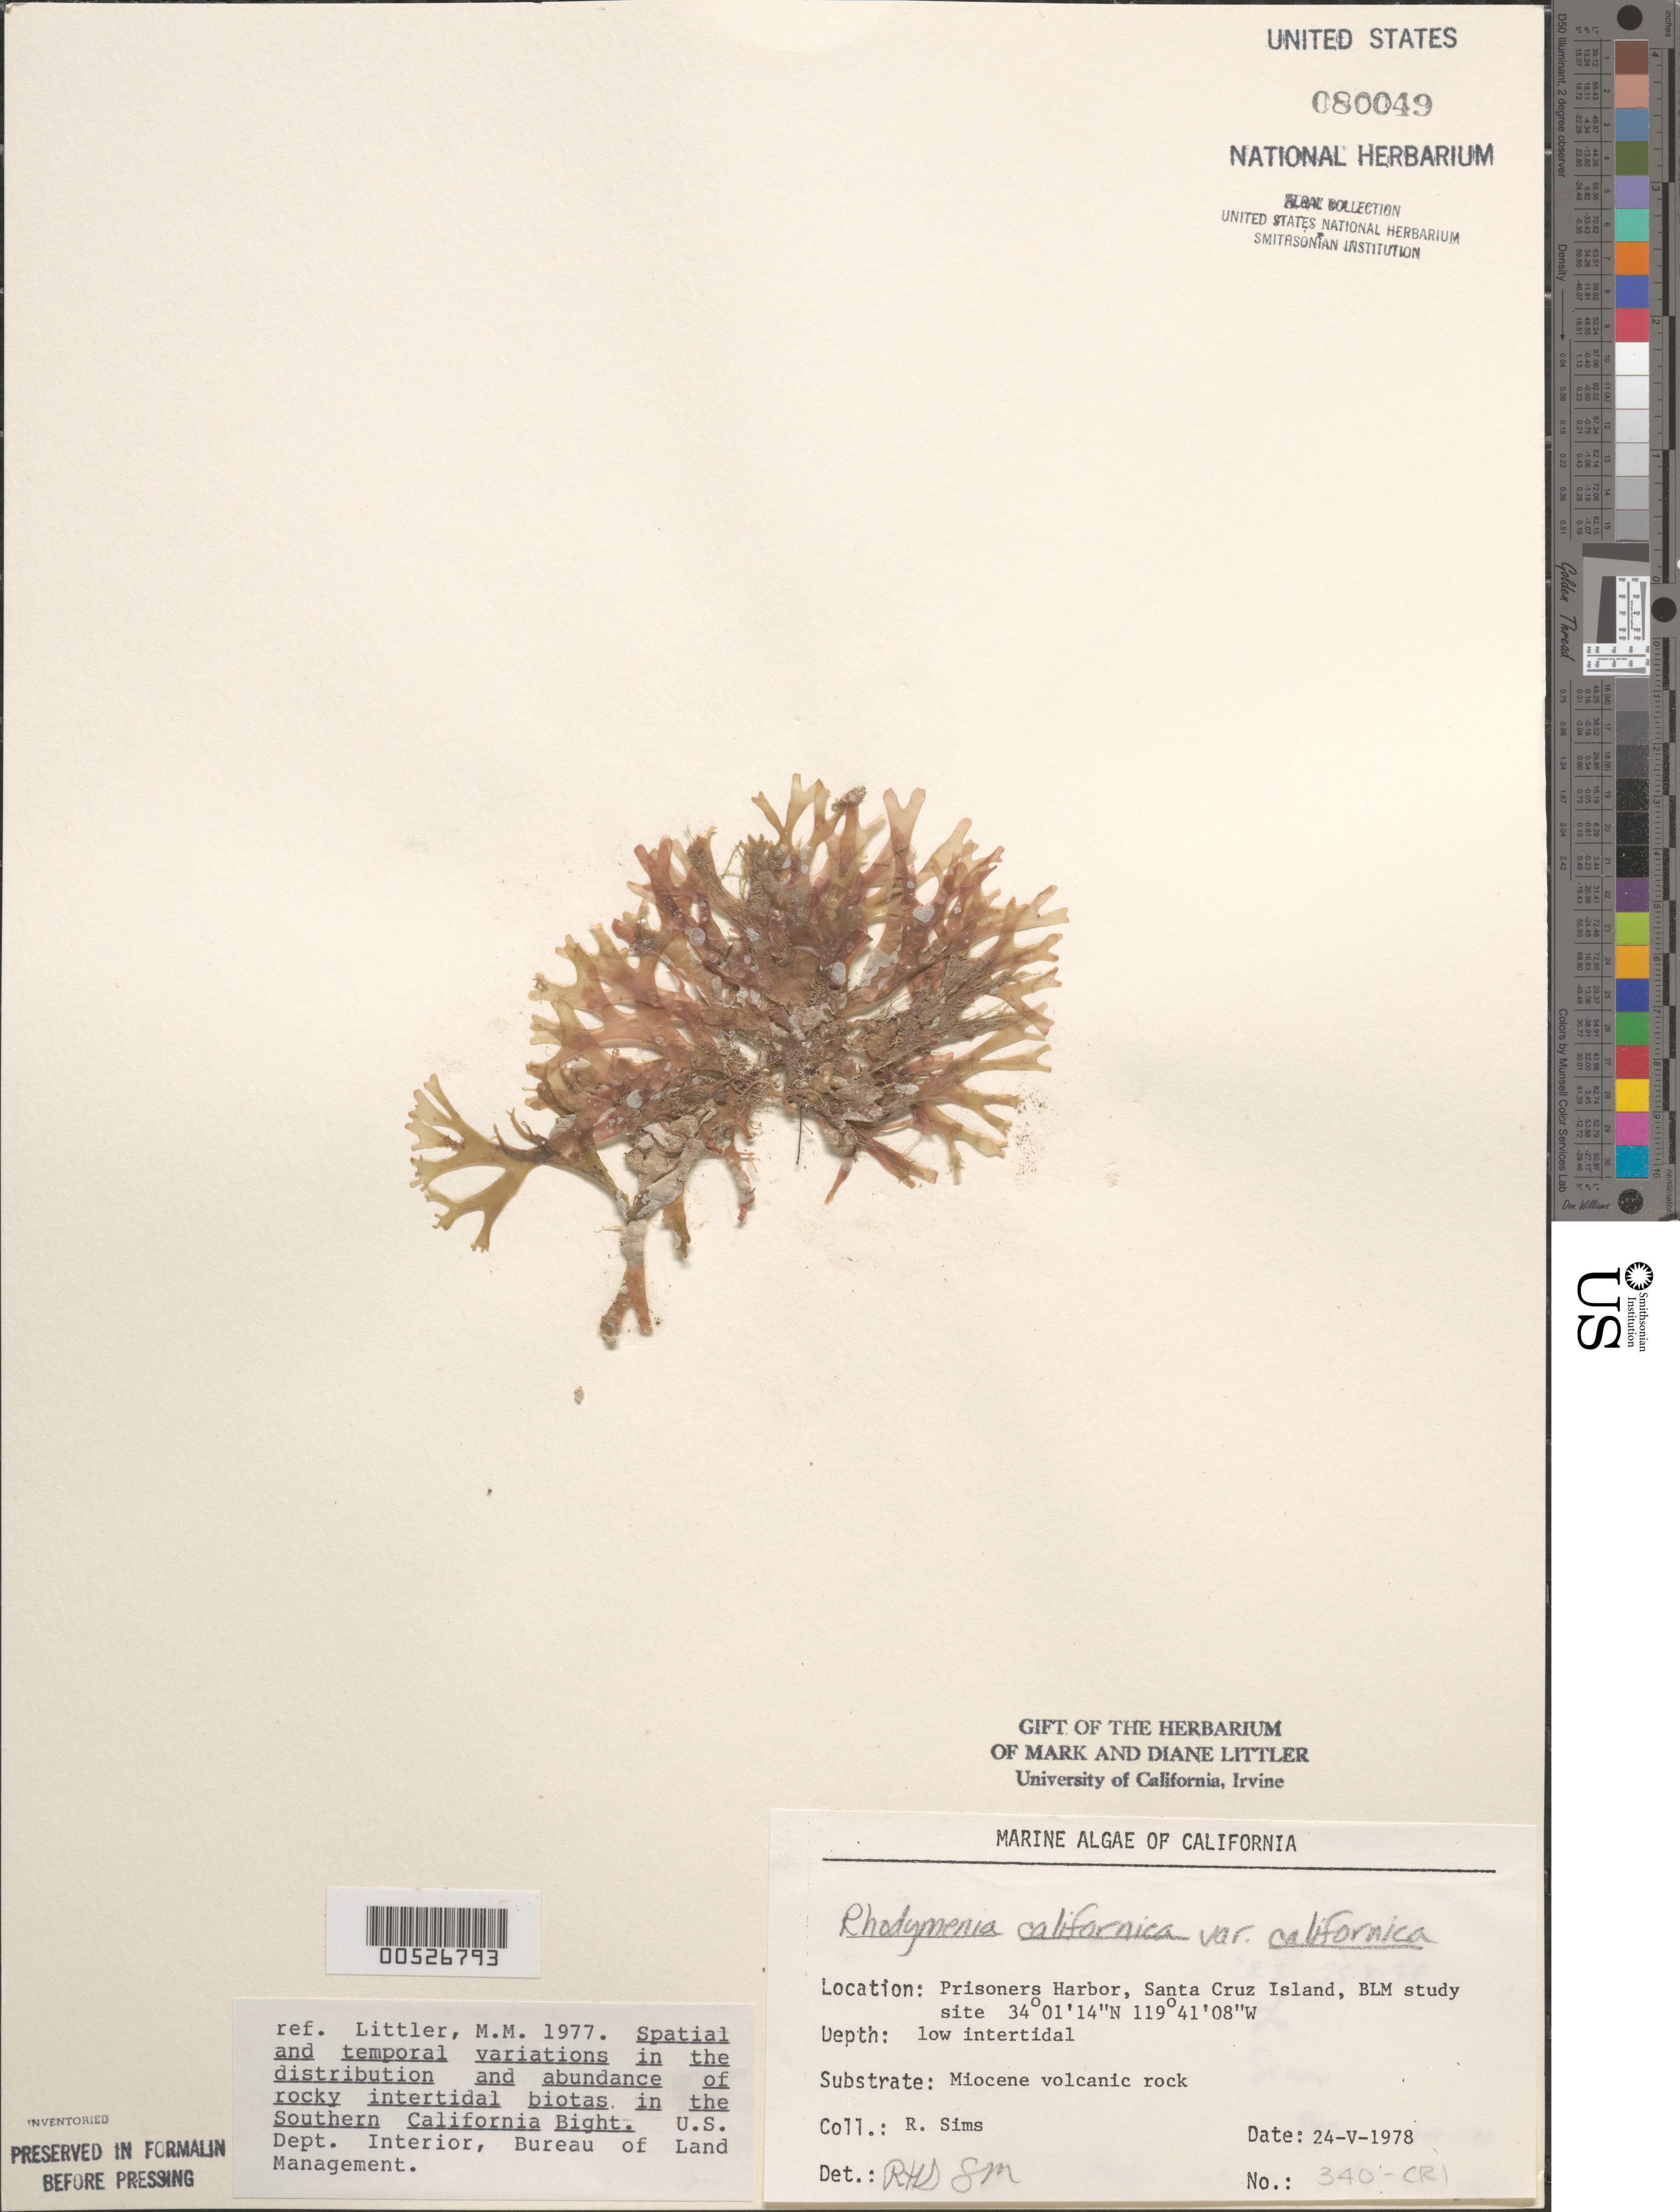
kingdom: Plantae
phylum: Rhodophyta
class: Florideophyceae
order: Rhodymeniales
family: Rhodymeniaceae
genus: Rhodymenia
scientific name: Rhodymenia californica var. californica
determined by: Sims, Robert H.; Murray, S. N.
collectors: R. H. Sims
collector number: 340-cri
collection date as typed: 24 May 1978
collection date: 1978-05-24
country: United States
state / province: California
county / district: Santa Barbara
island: Santa Cruz Island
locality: Prisoners Harbor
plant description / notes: BLM-SOCALBIGHT Rocky Intertidal Survey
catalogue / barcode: US 80049